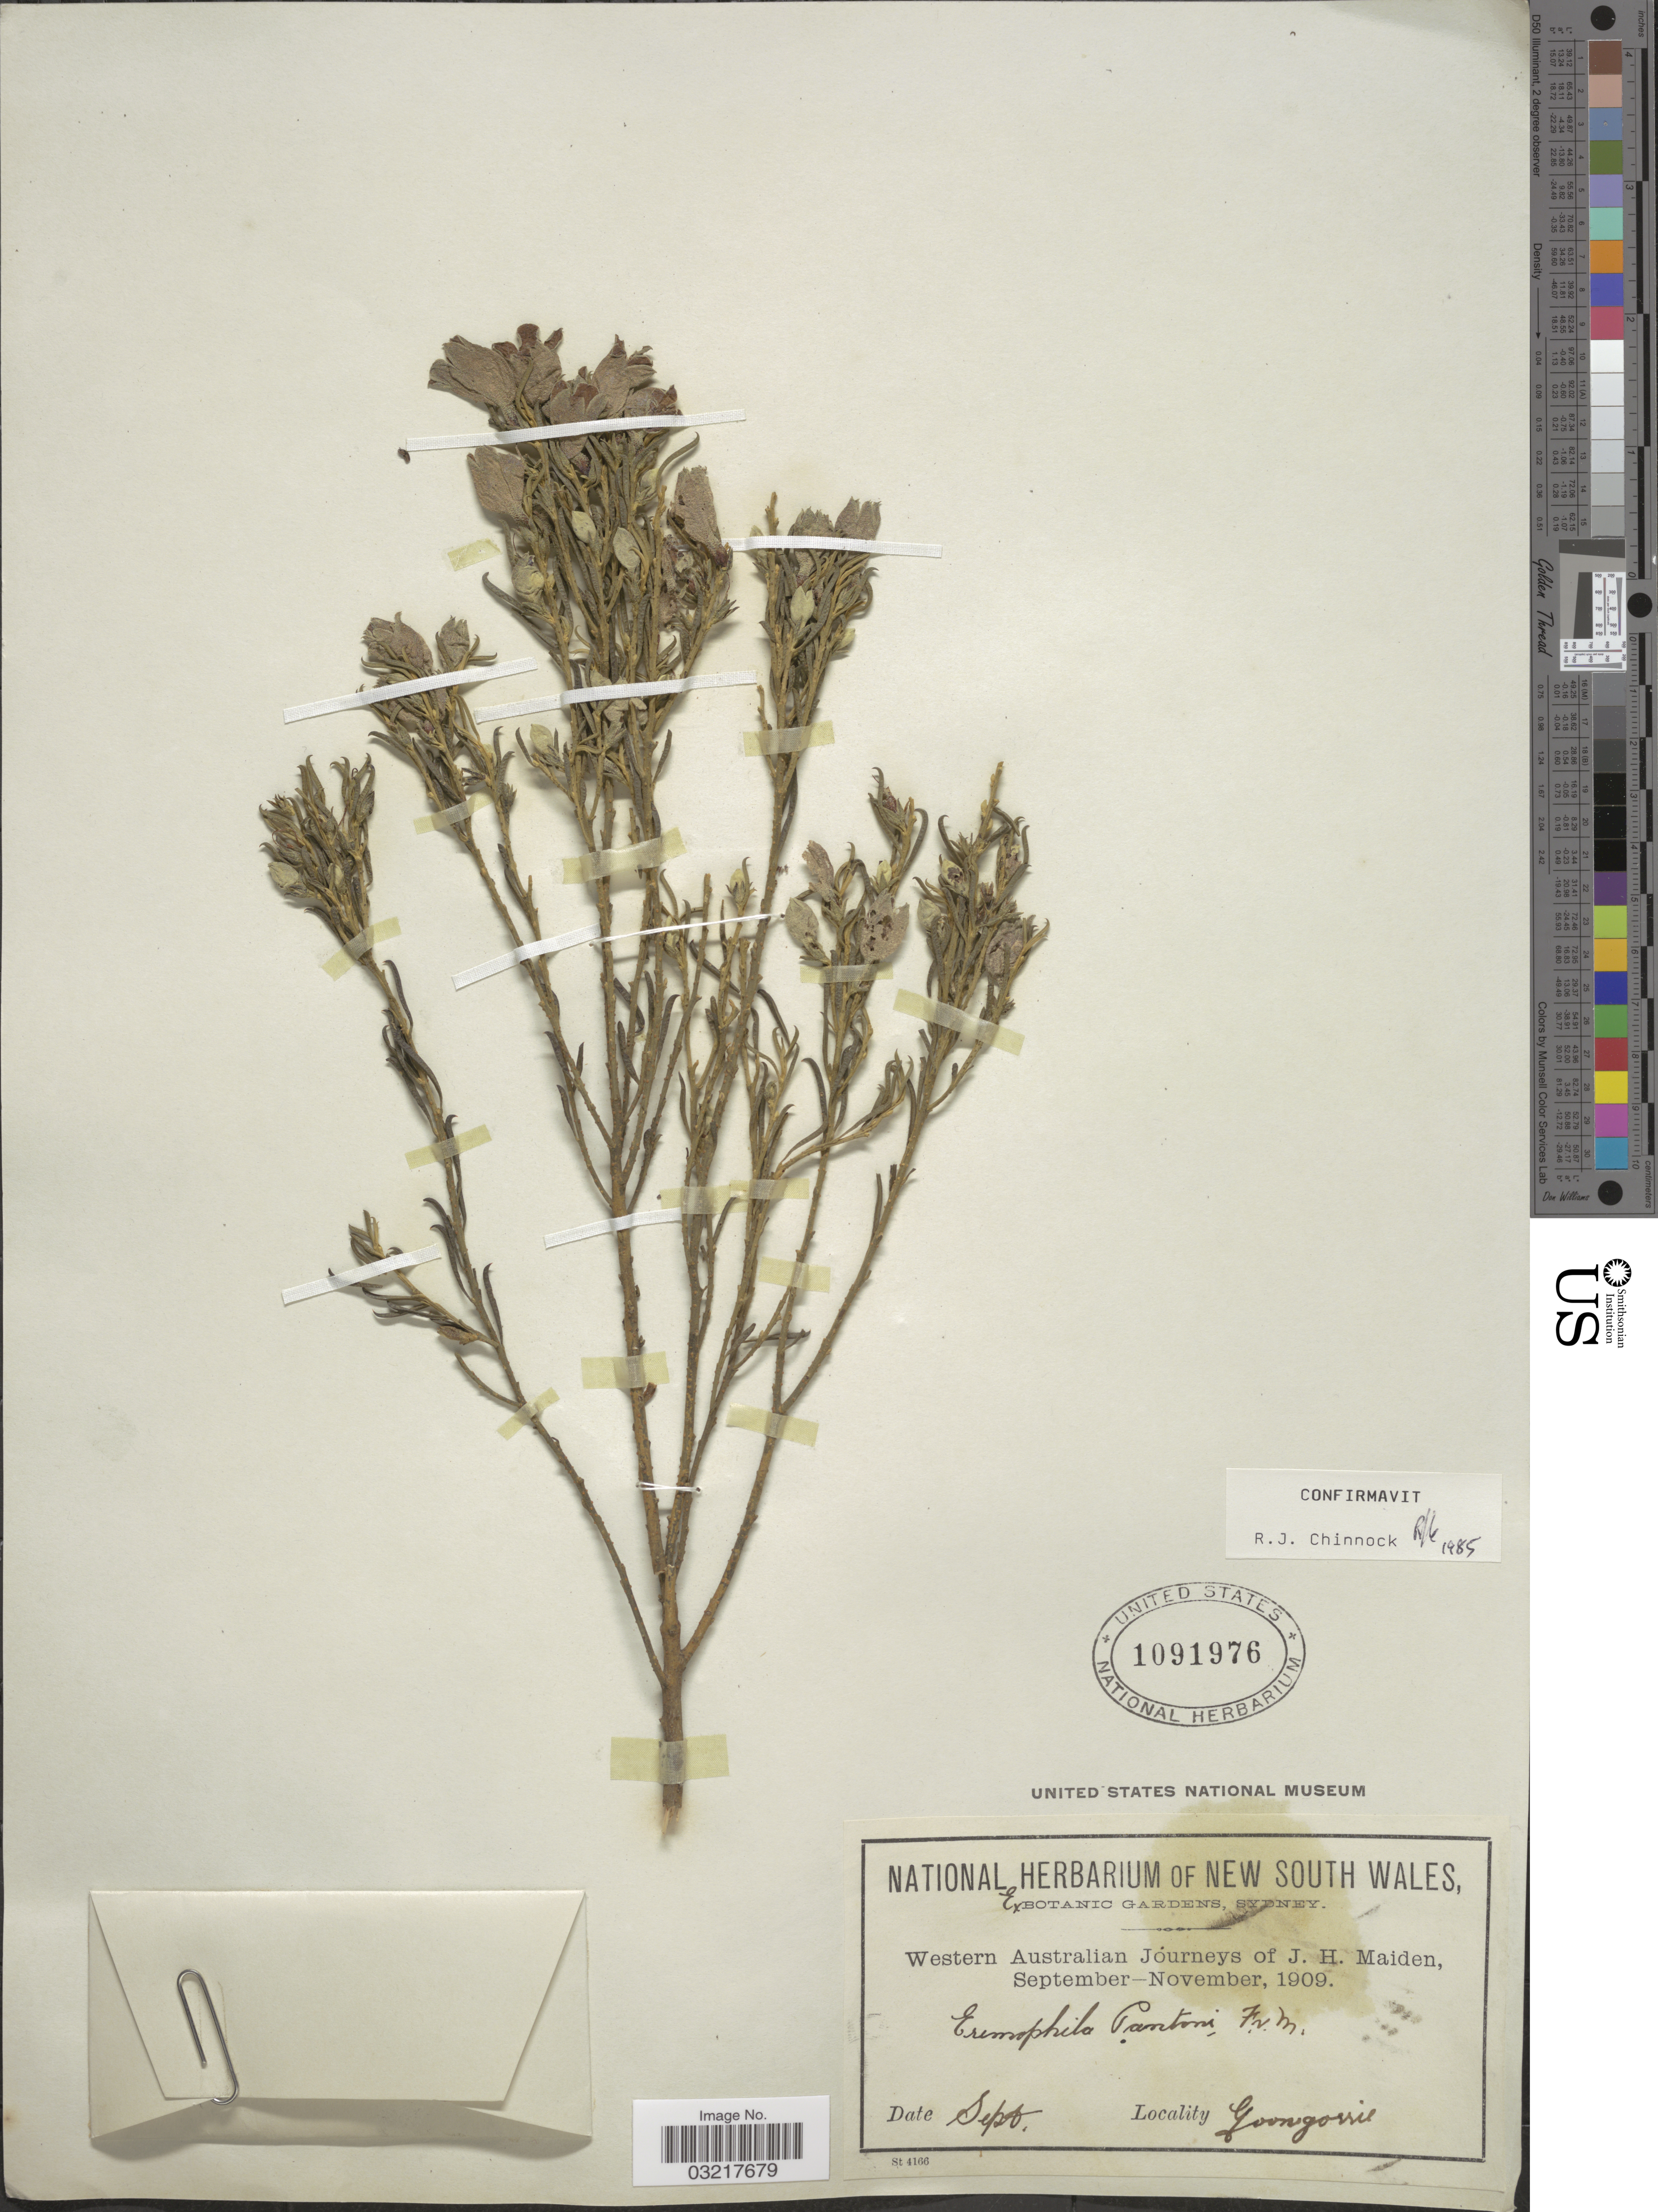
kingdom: Plantae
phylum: Tracheophyta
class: Magnoliopsida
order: Lamiales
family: Scrophulariaceae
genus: Eremophila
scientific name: Eremophila pantoni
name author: F. Muell.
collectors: J. Maiden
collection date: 1909-09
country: Australia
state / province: Western Australia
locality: Goongarrie.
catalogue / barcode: US 1091976